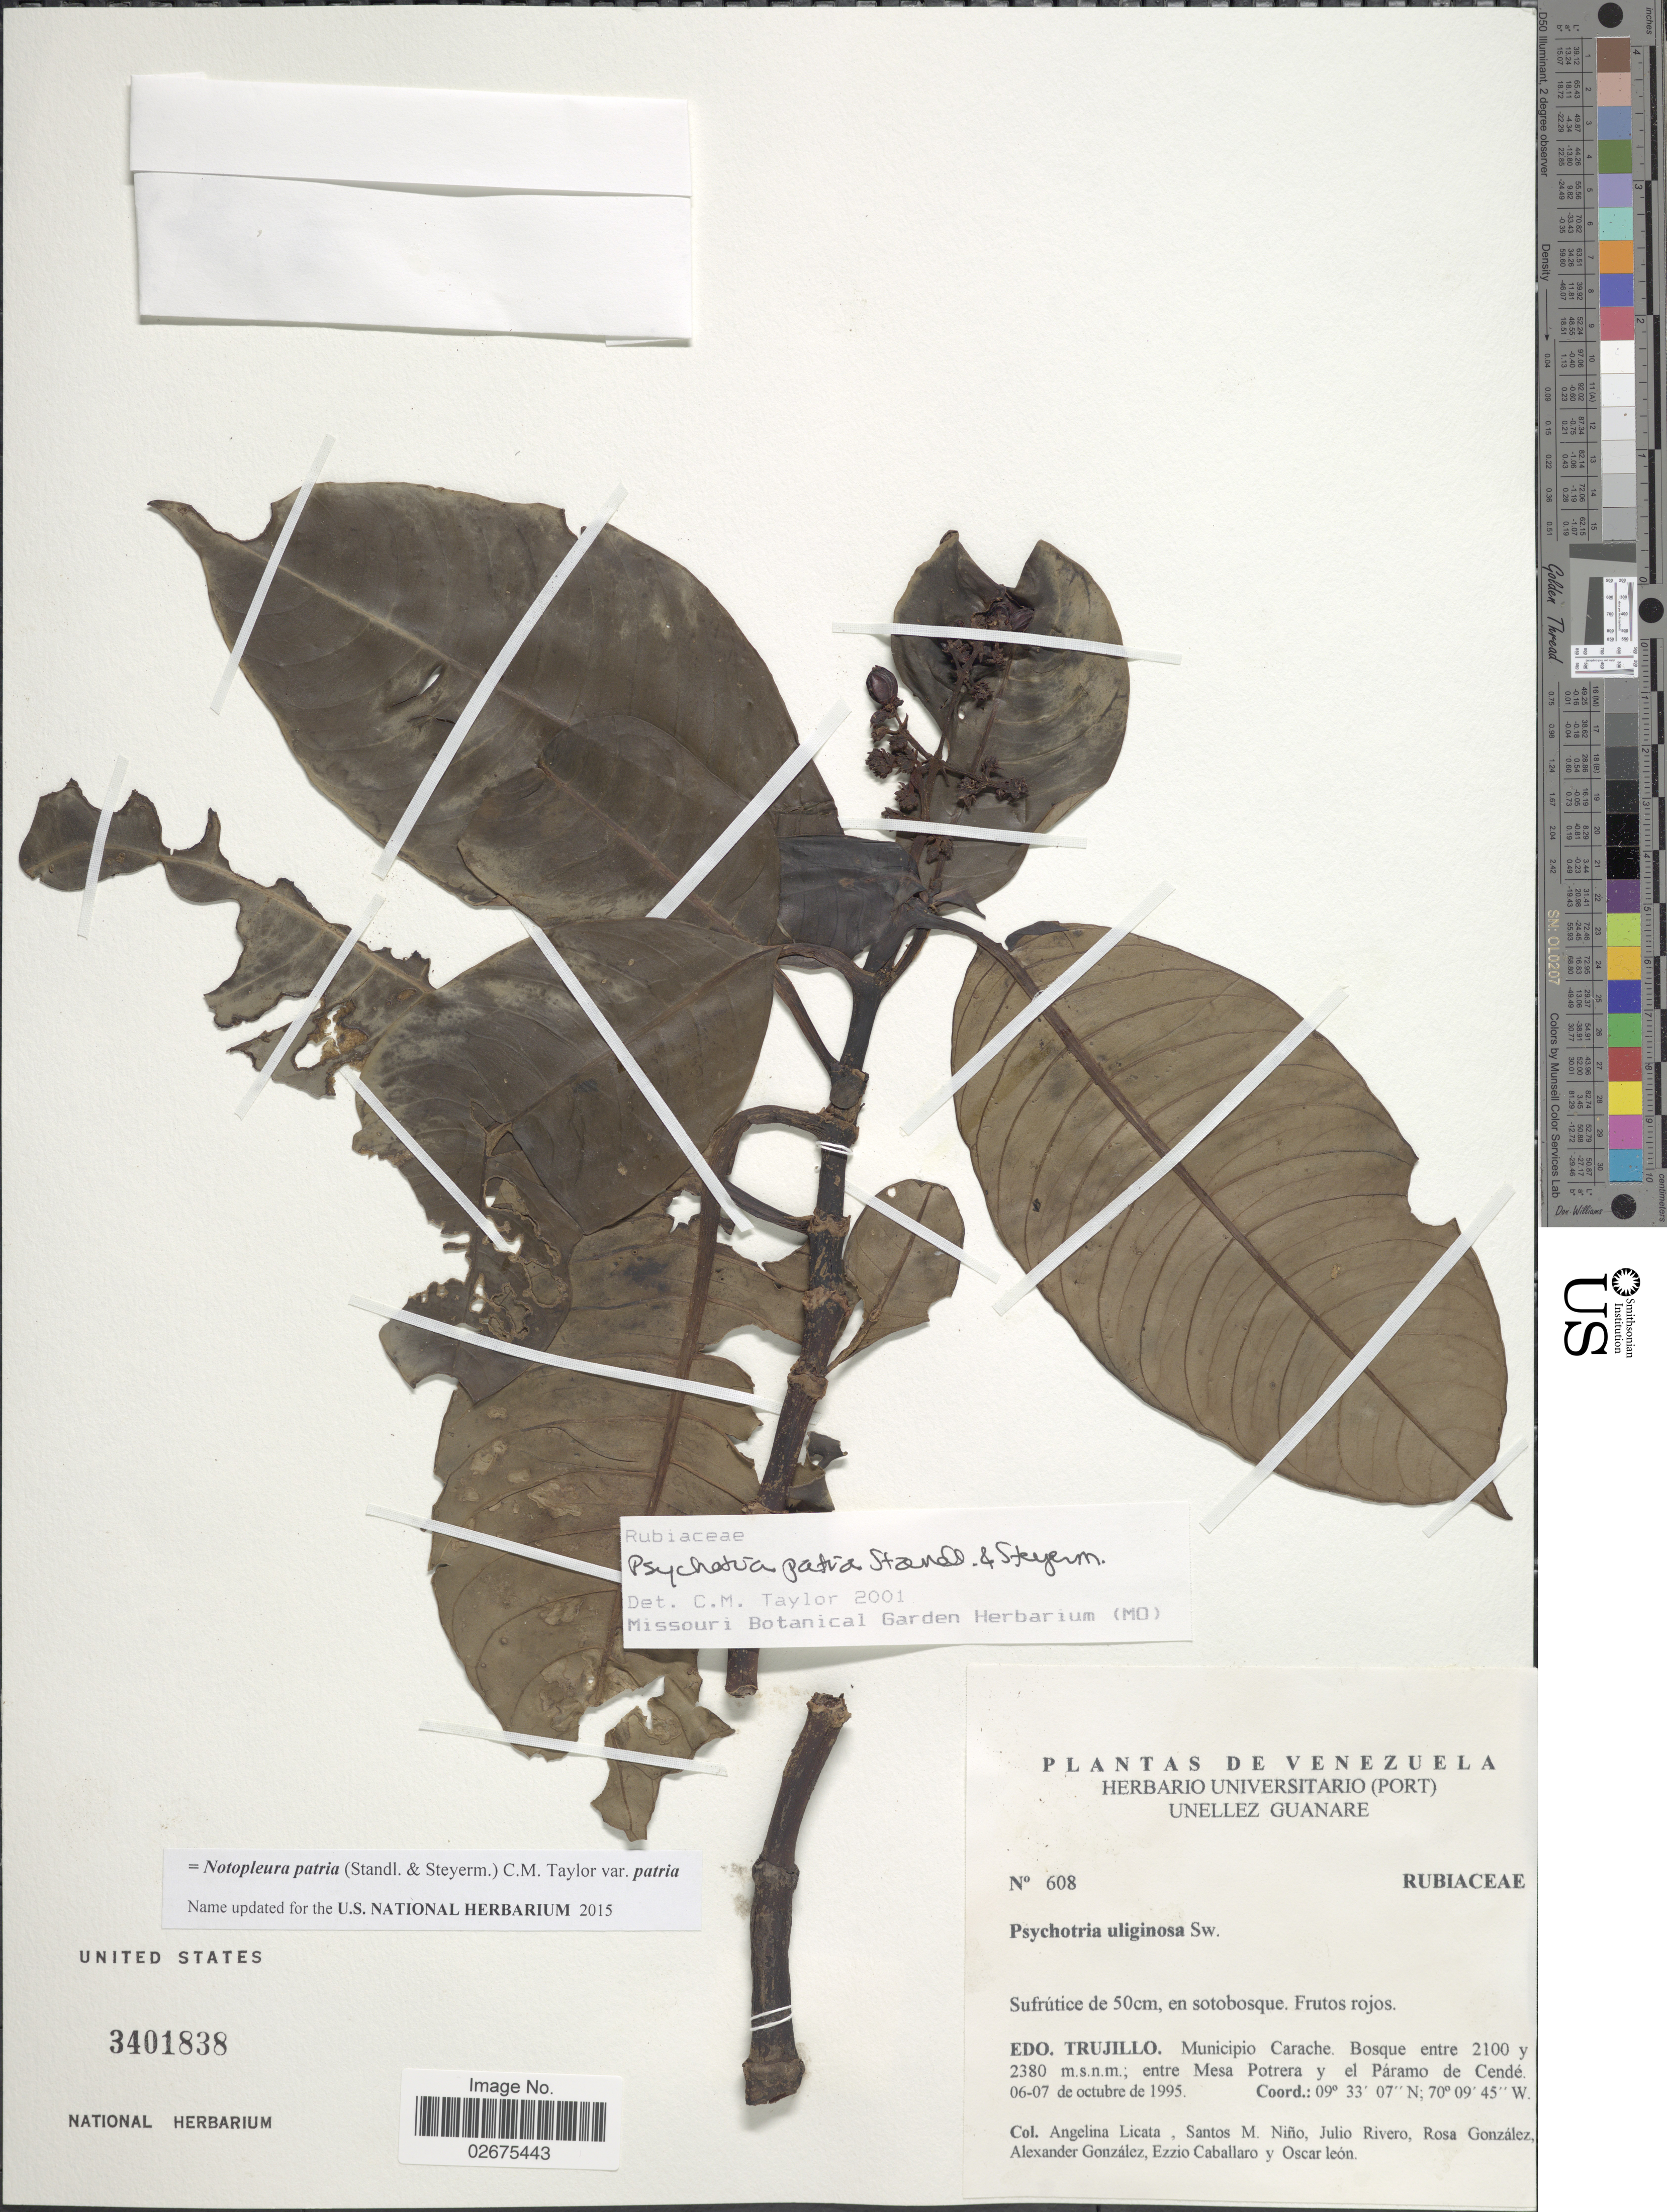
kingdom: Plantae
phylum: Tracheophyta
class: Magnoliopsida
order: Gentianales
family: Rubiaceae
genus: Notopleura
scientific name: Notopleura patria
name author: (Standl. & Styerm.) C.M. Taylor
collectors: A. Licata, J. Rivero, R. Gonzalez & A. C. González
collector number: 608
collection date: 1995-10-06/1995-10-07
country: Venezuela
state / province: Trujillo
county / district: Carache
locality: Mesa Potrera y el Páramo de Cendé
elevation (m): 2100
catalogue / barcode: US 3401838